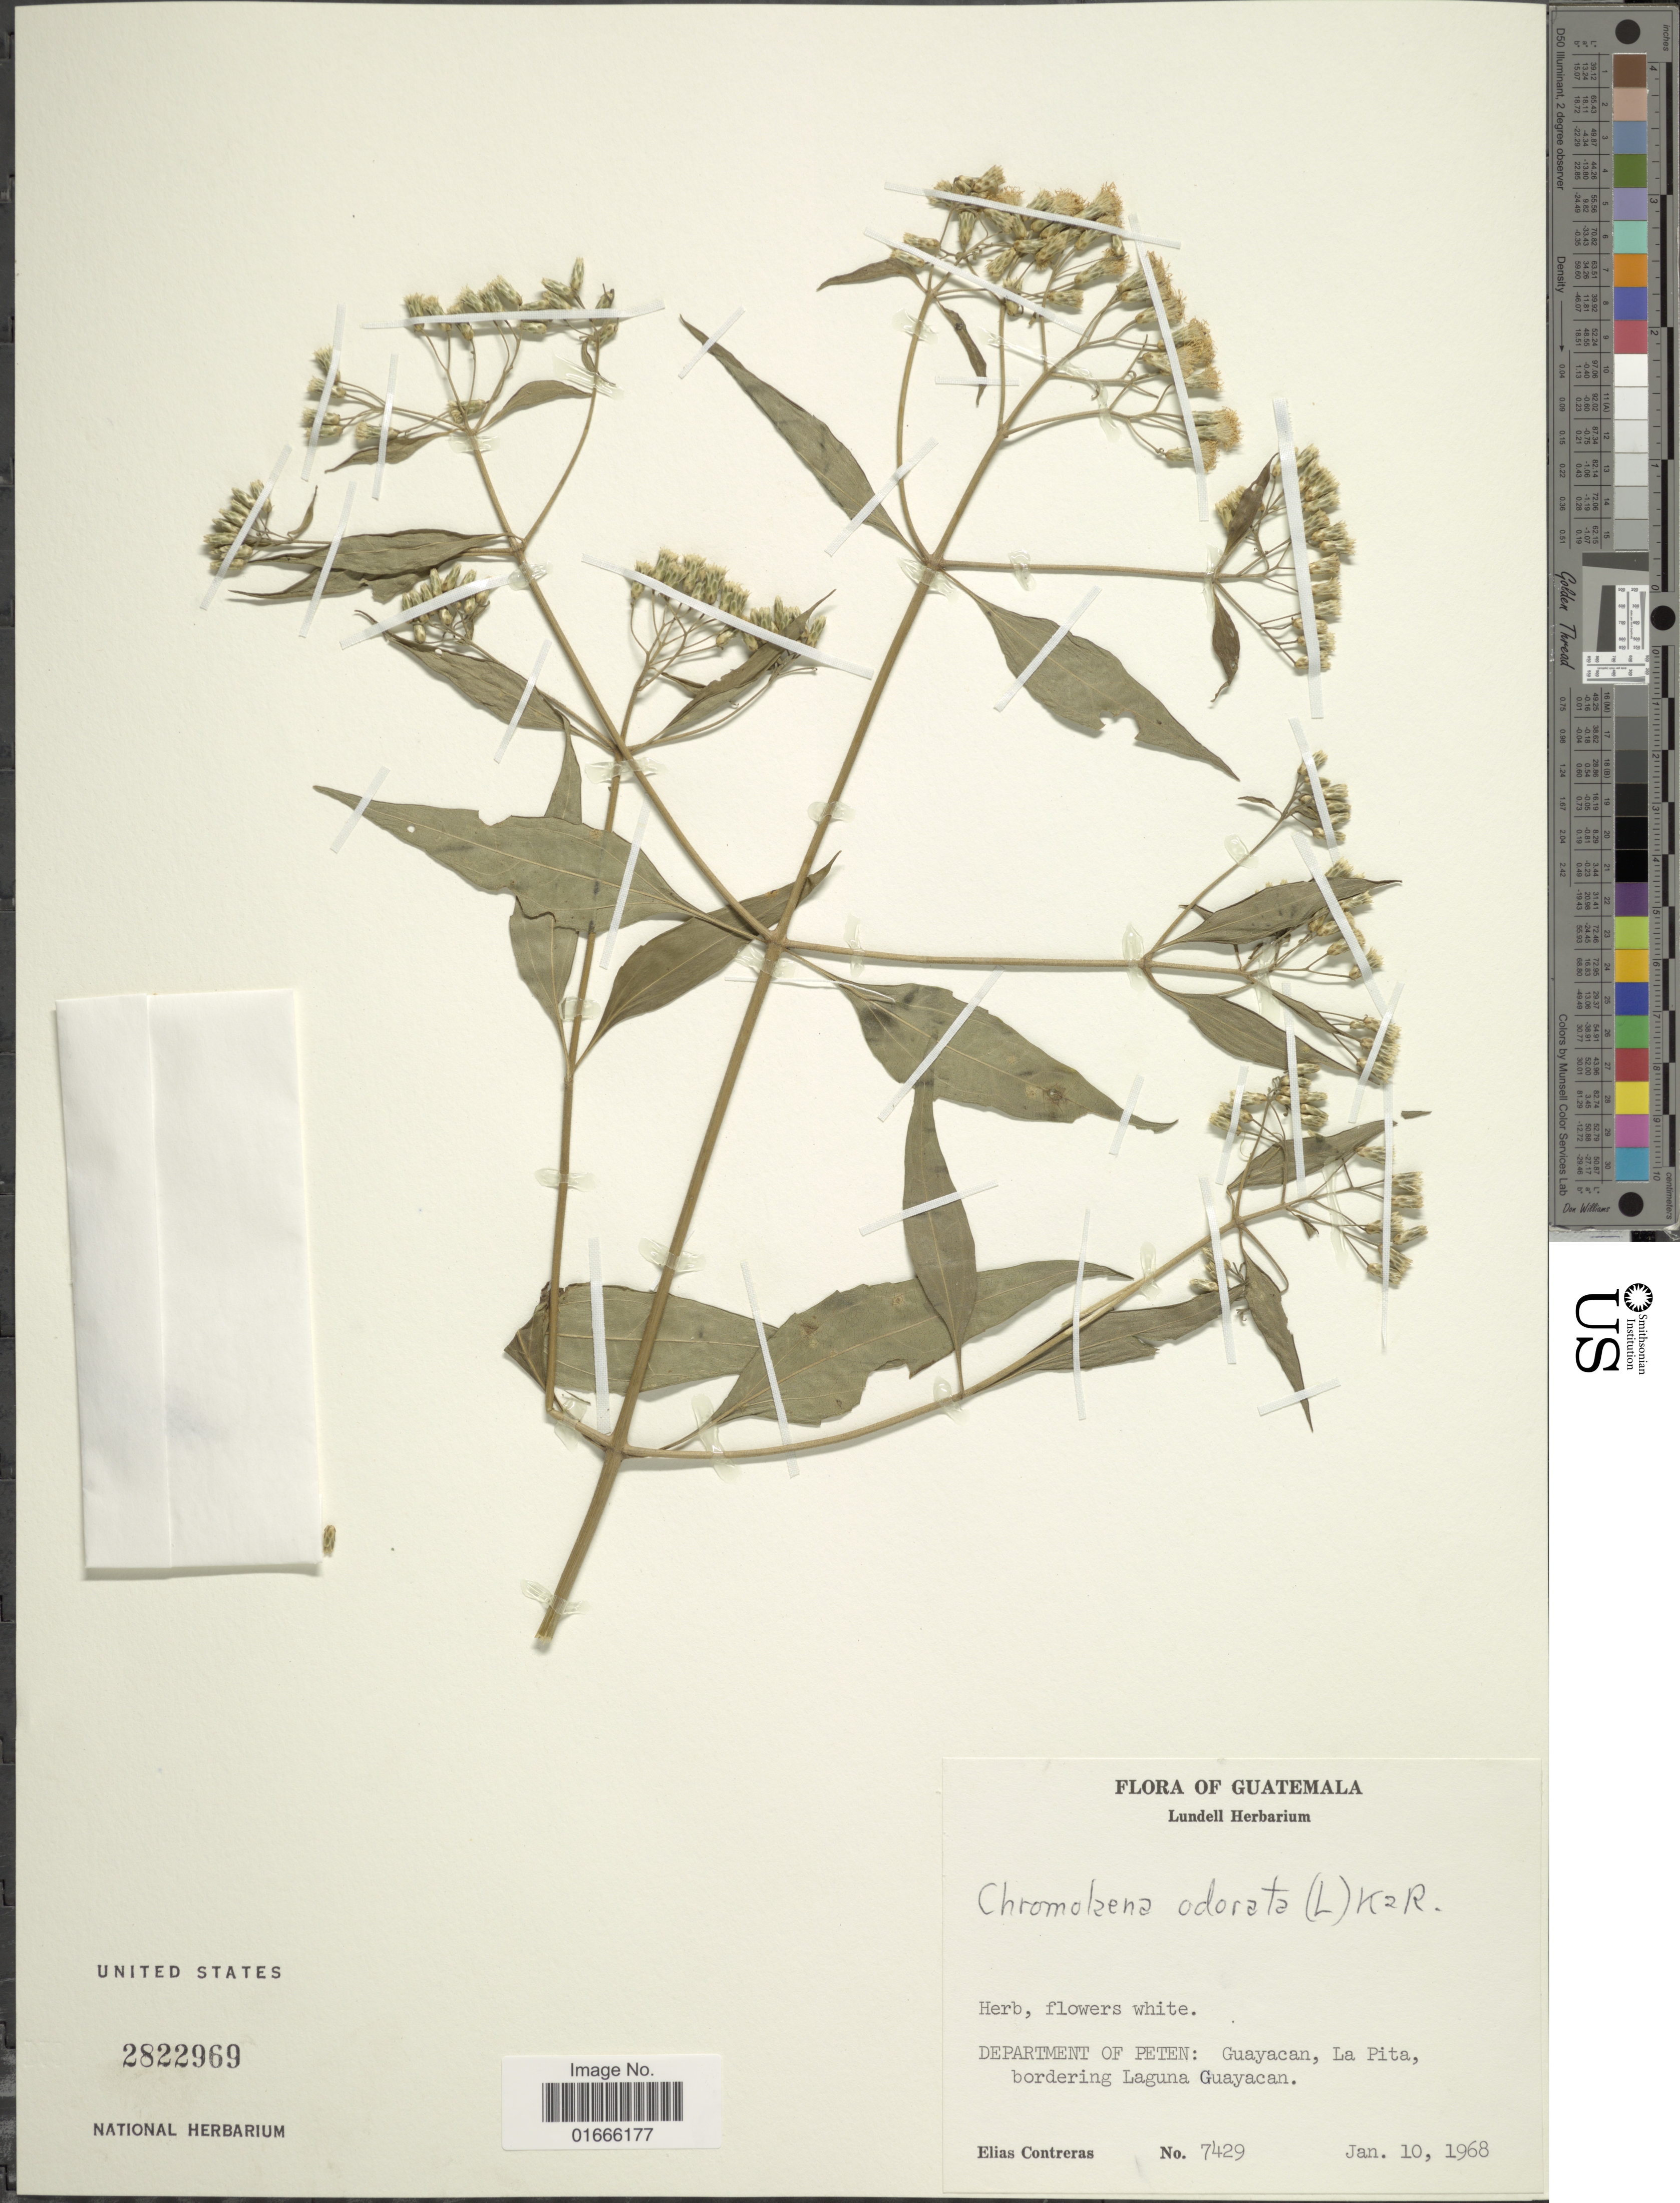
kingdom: Plantae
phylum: Tracheophyta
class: Magnoliopsida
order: Asterales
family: Asteraceae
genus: Chromolaena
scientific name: Chromolaena odorata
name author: (L.) R.M. King & H. Rob.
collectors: E. Contreras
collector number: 7429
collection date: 1968-01-10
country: Guatemala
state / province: El Petén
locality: Departement of Peten, Guayacan, La Pita, bordering Laguna Guayacan.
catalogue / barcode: US 2822969